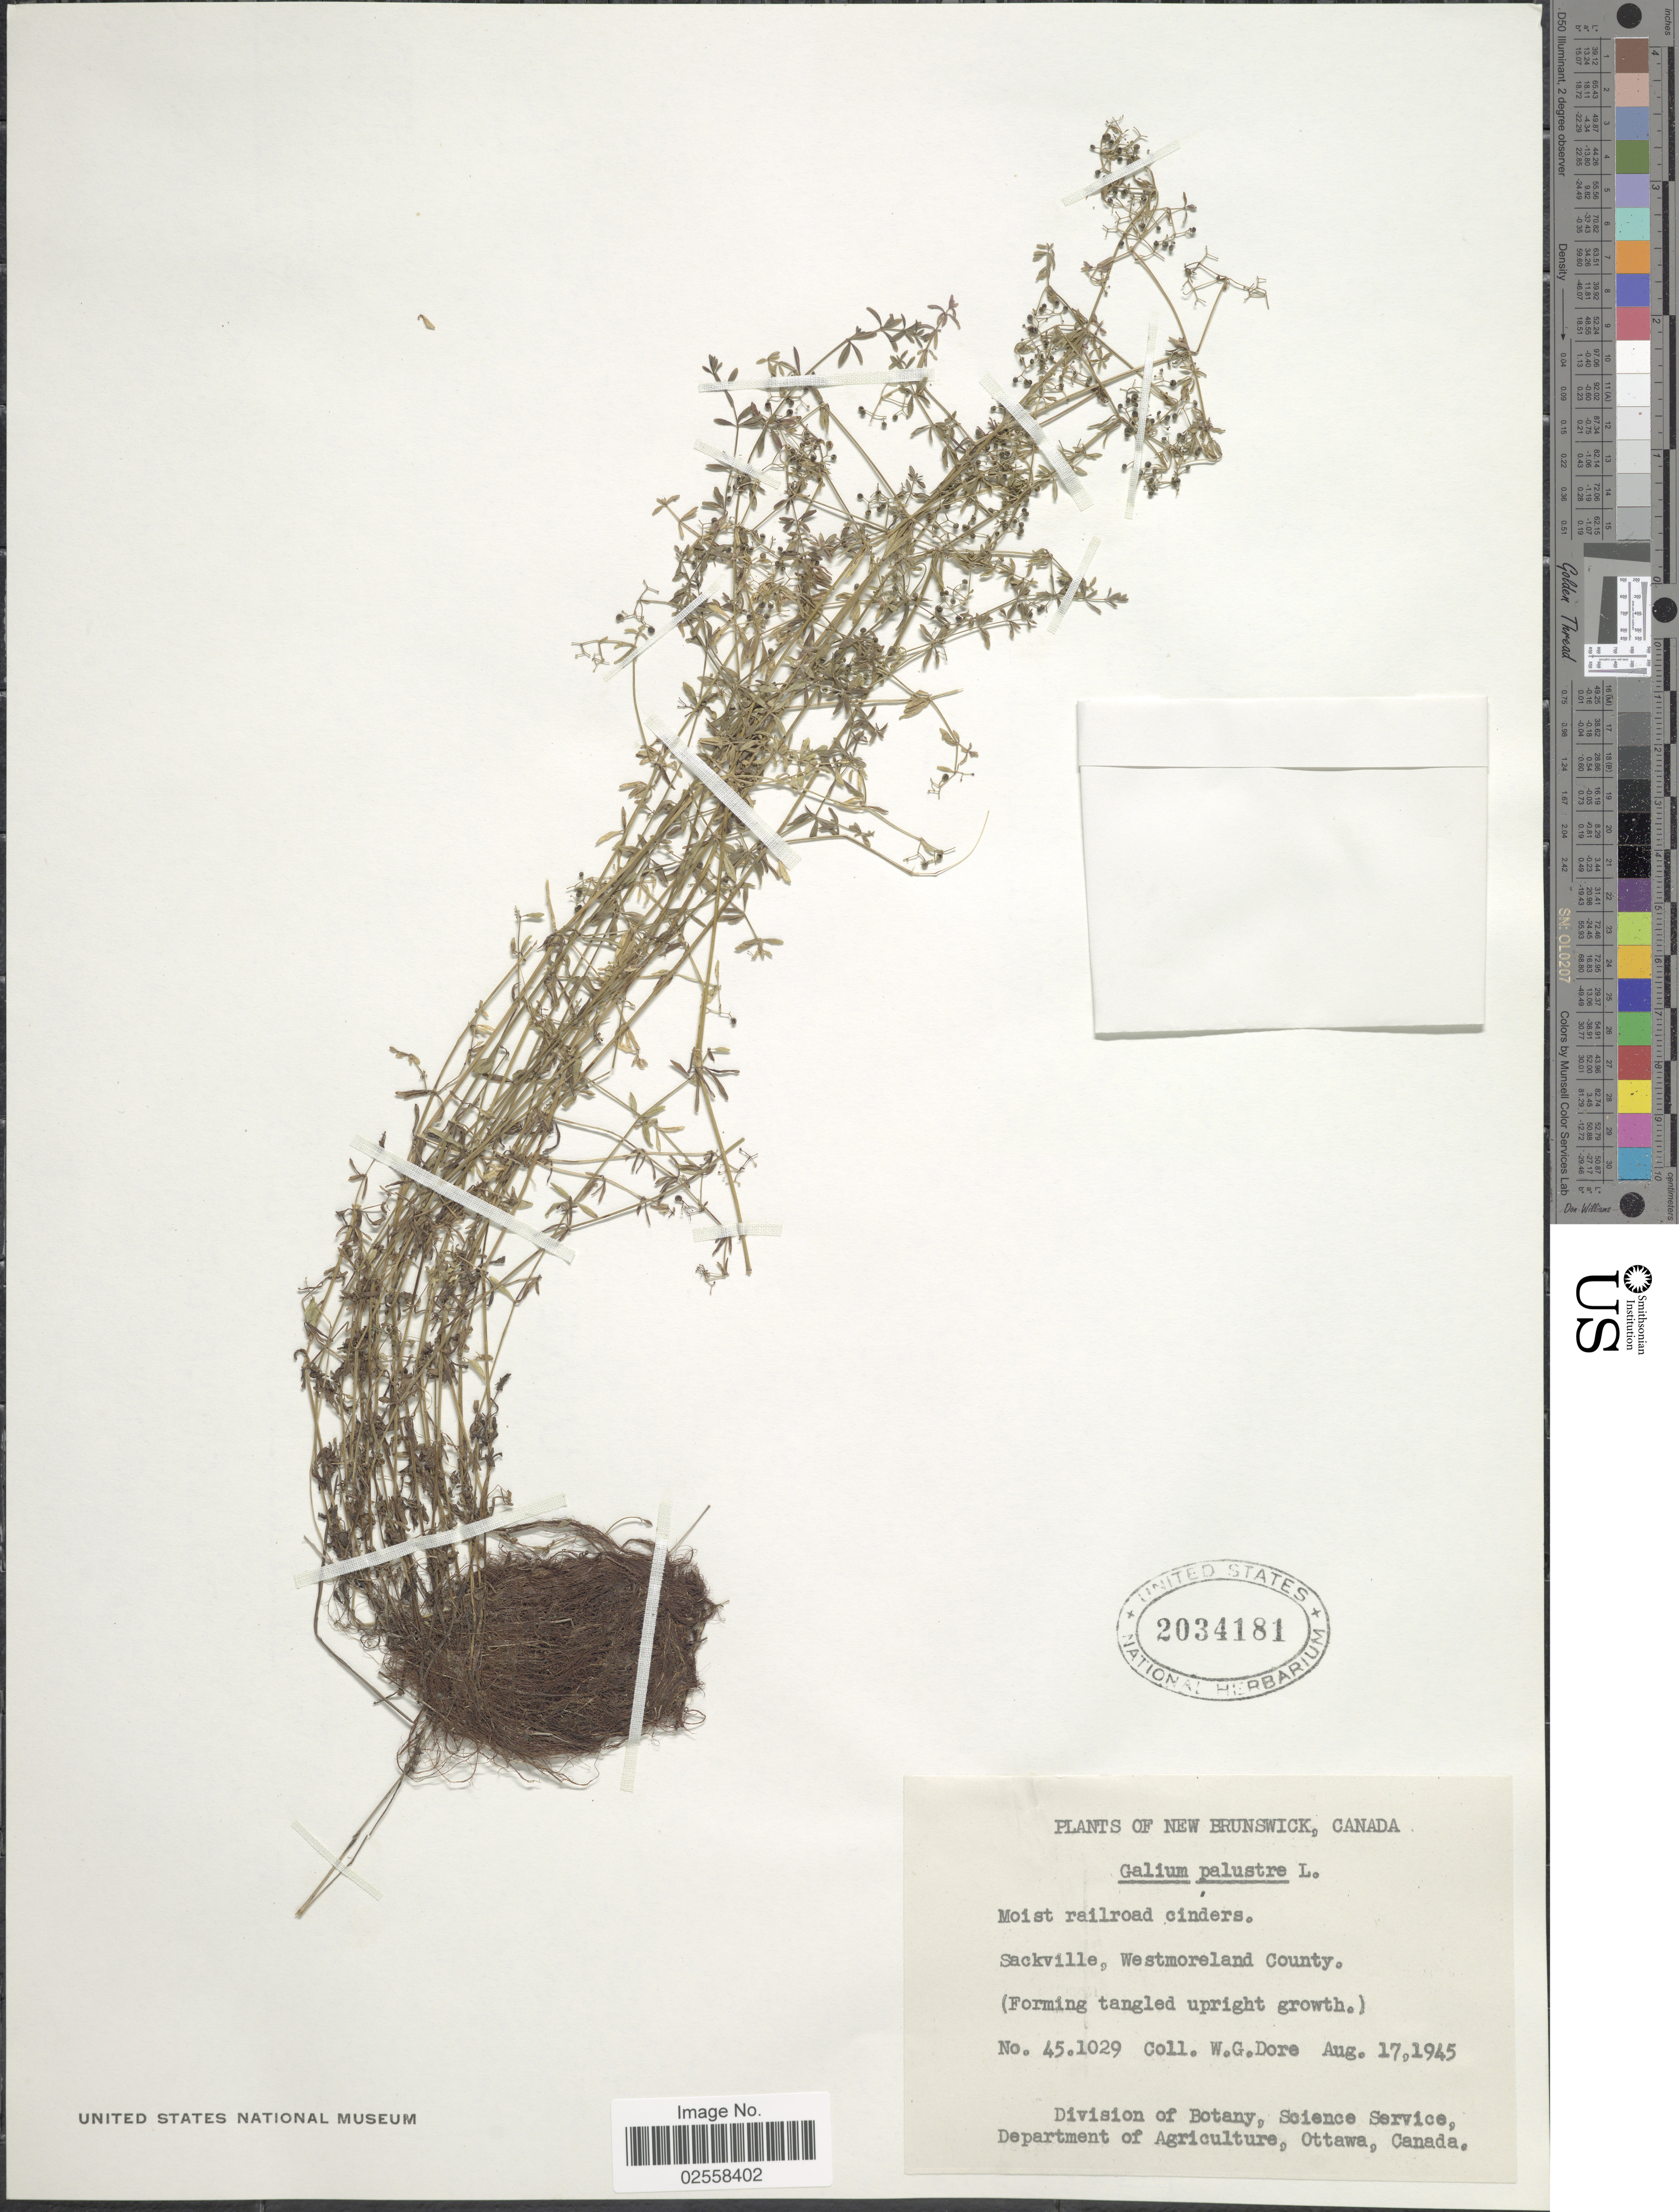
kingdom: Plantae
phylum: Tracheophyta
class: Magnoliopsida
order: Gentianales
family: Rubiaceae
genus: Galium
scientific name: Galium plumosum subsp. plumosum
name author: Rusby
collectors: W. Dore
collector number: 451029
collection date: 1945-08-17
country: Canada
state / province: New Brunswick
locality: Sackville, Westmoreland County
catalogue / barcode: US 2034181